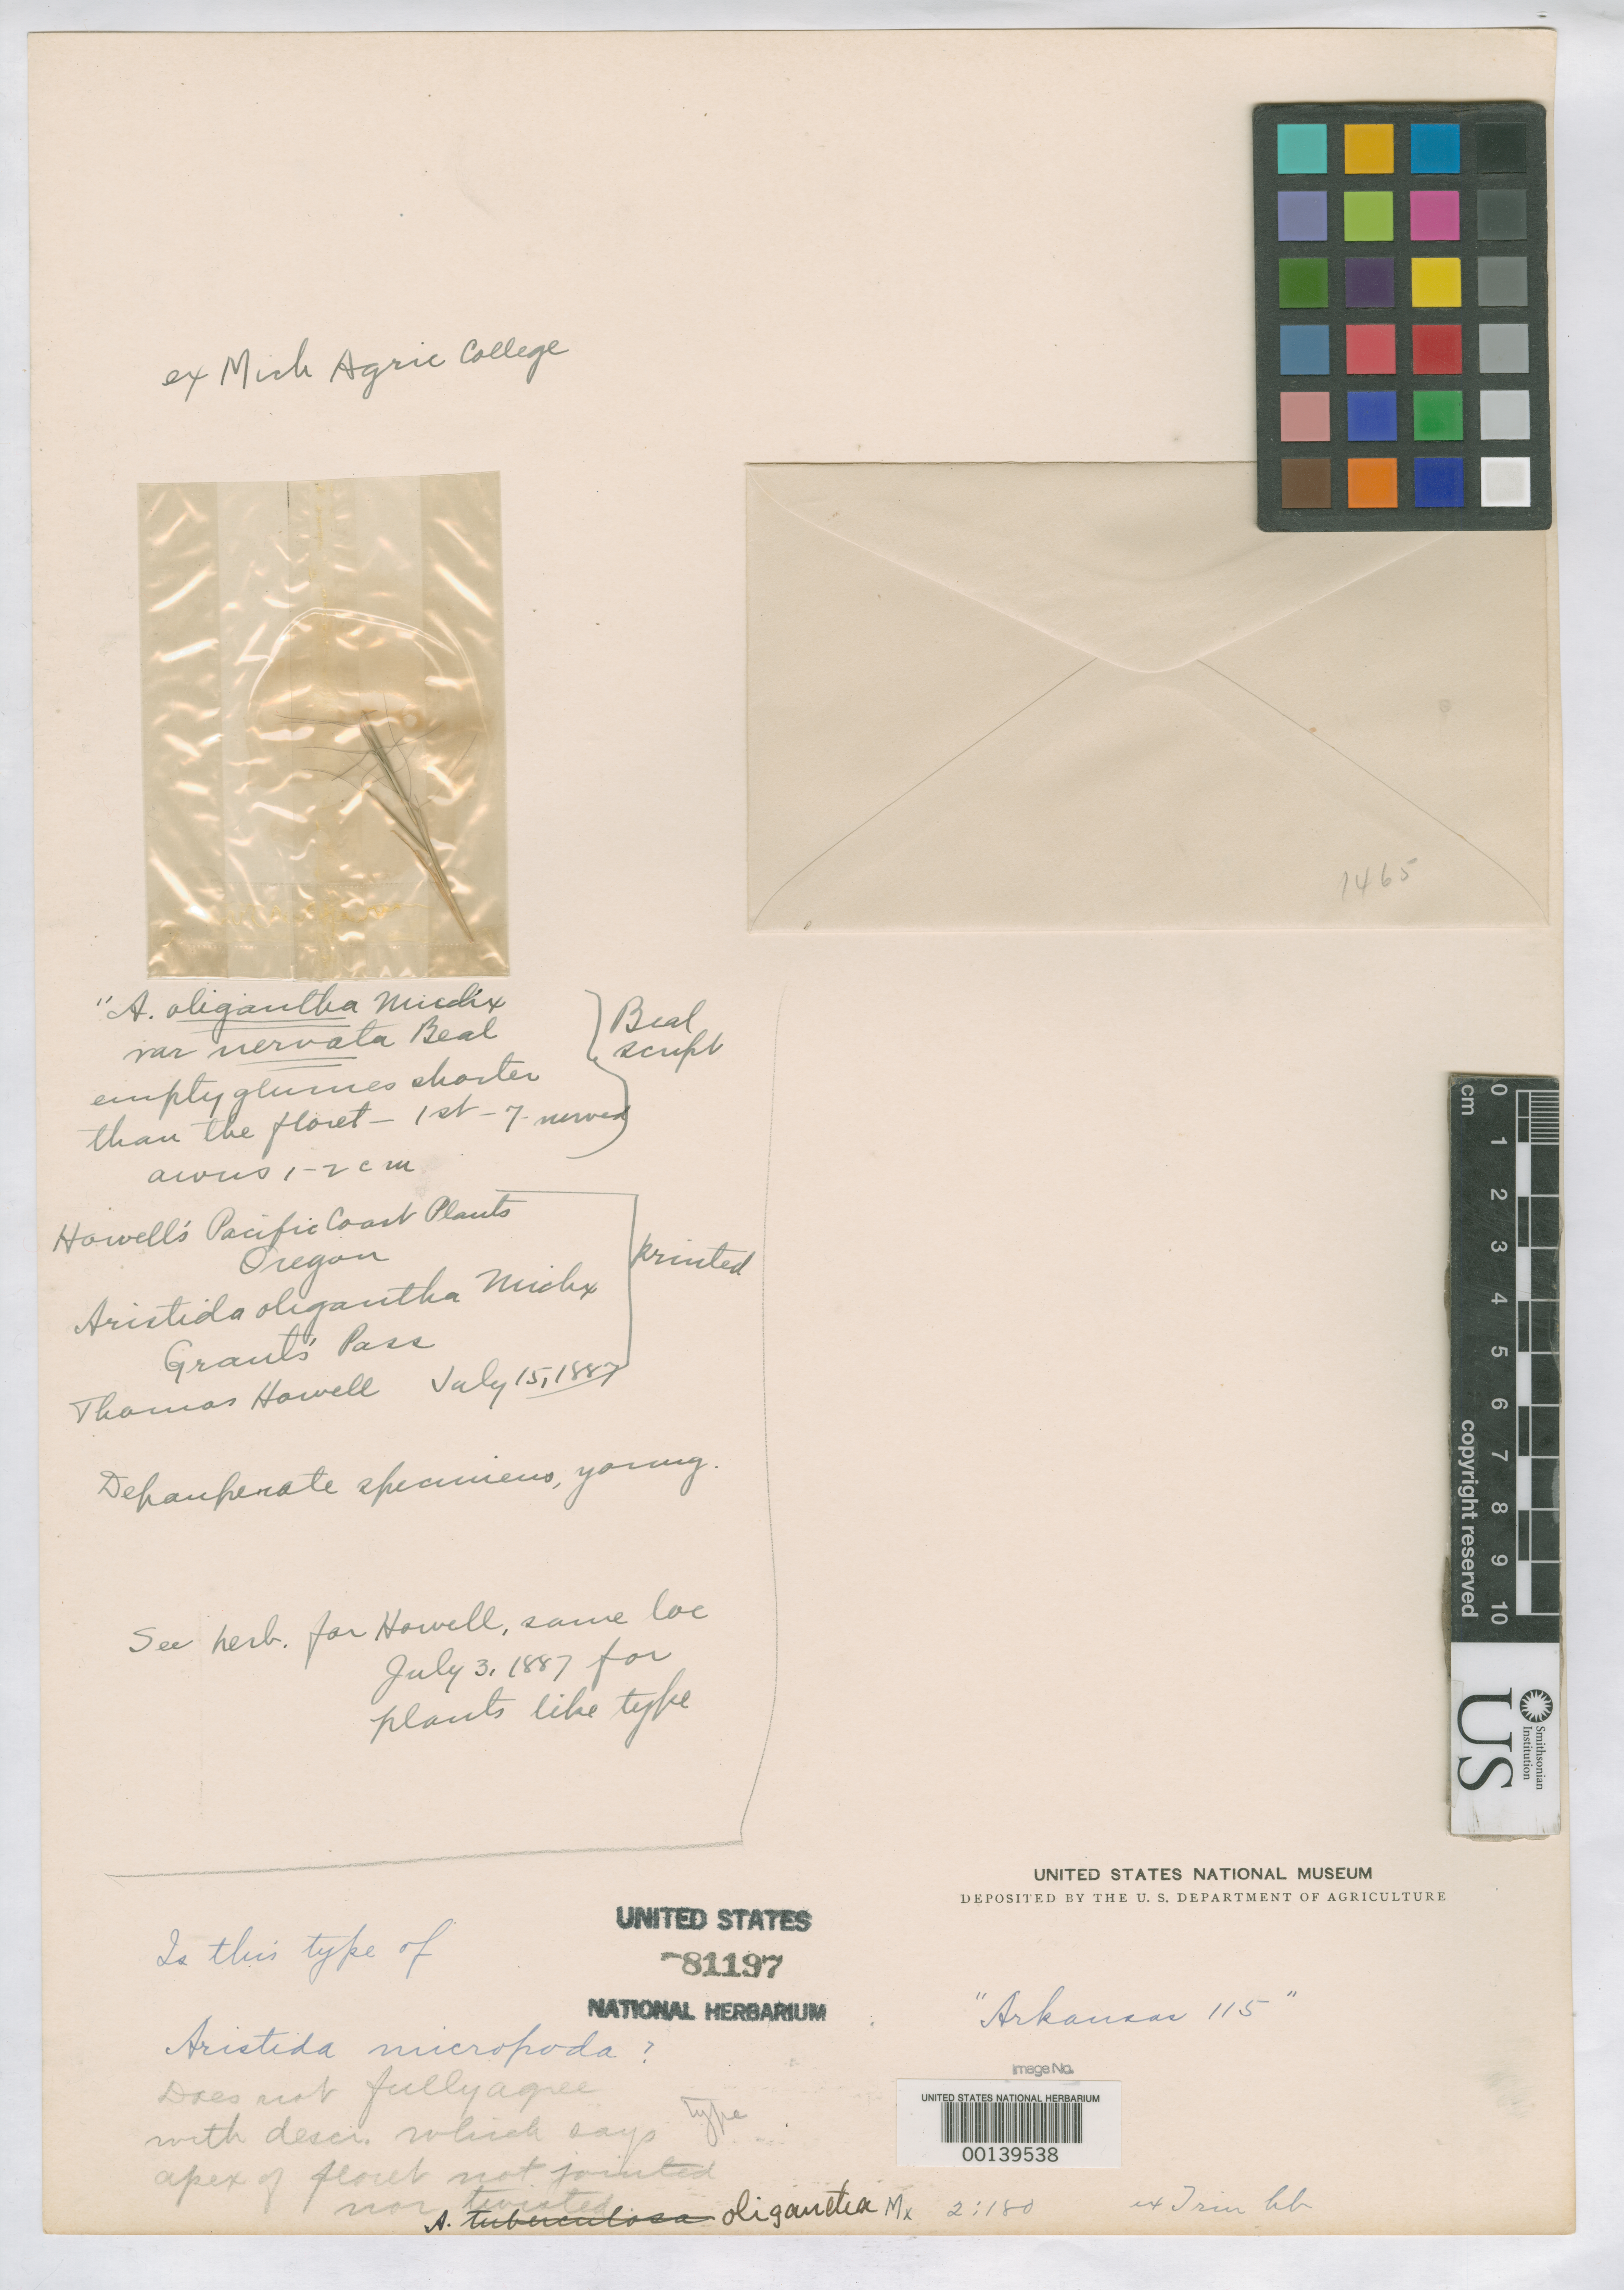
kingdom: Plantae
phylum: Tracheophyta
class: Liliopsida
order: Poales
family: Poaceae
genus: Aristida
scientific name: Aristida micropoda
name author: Trin. & Rupr.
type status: Type Fragment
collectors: H. Beyrich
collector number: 115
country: United States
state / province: Arkansas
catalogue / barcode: US 81197